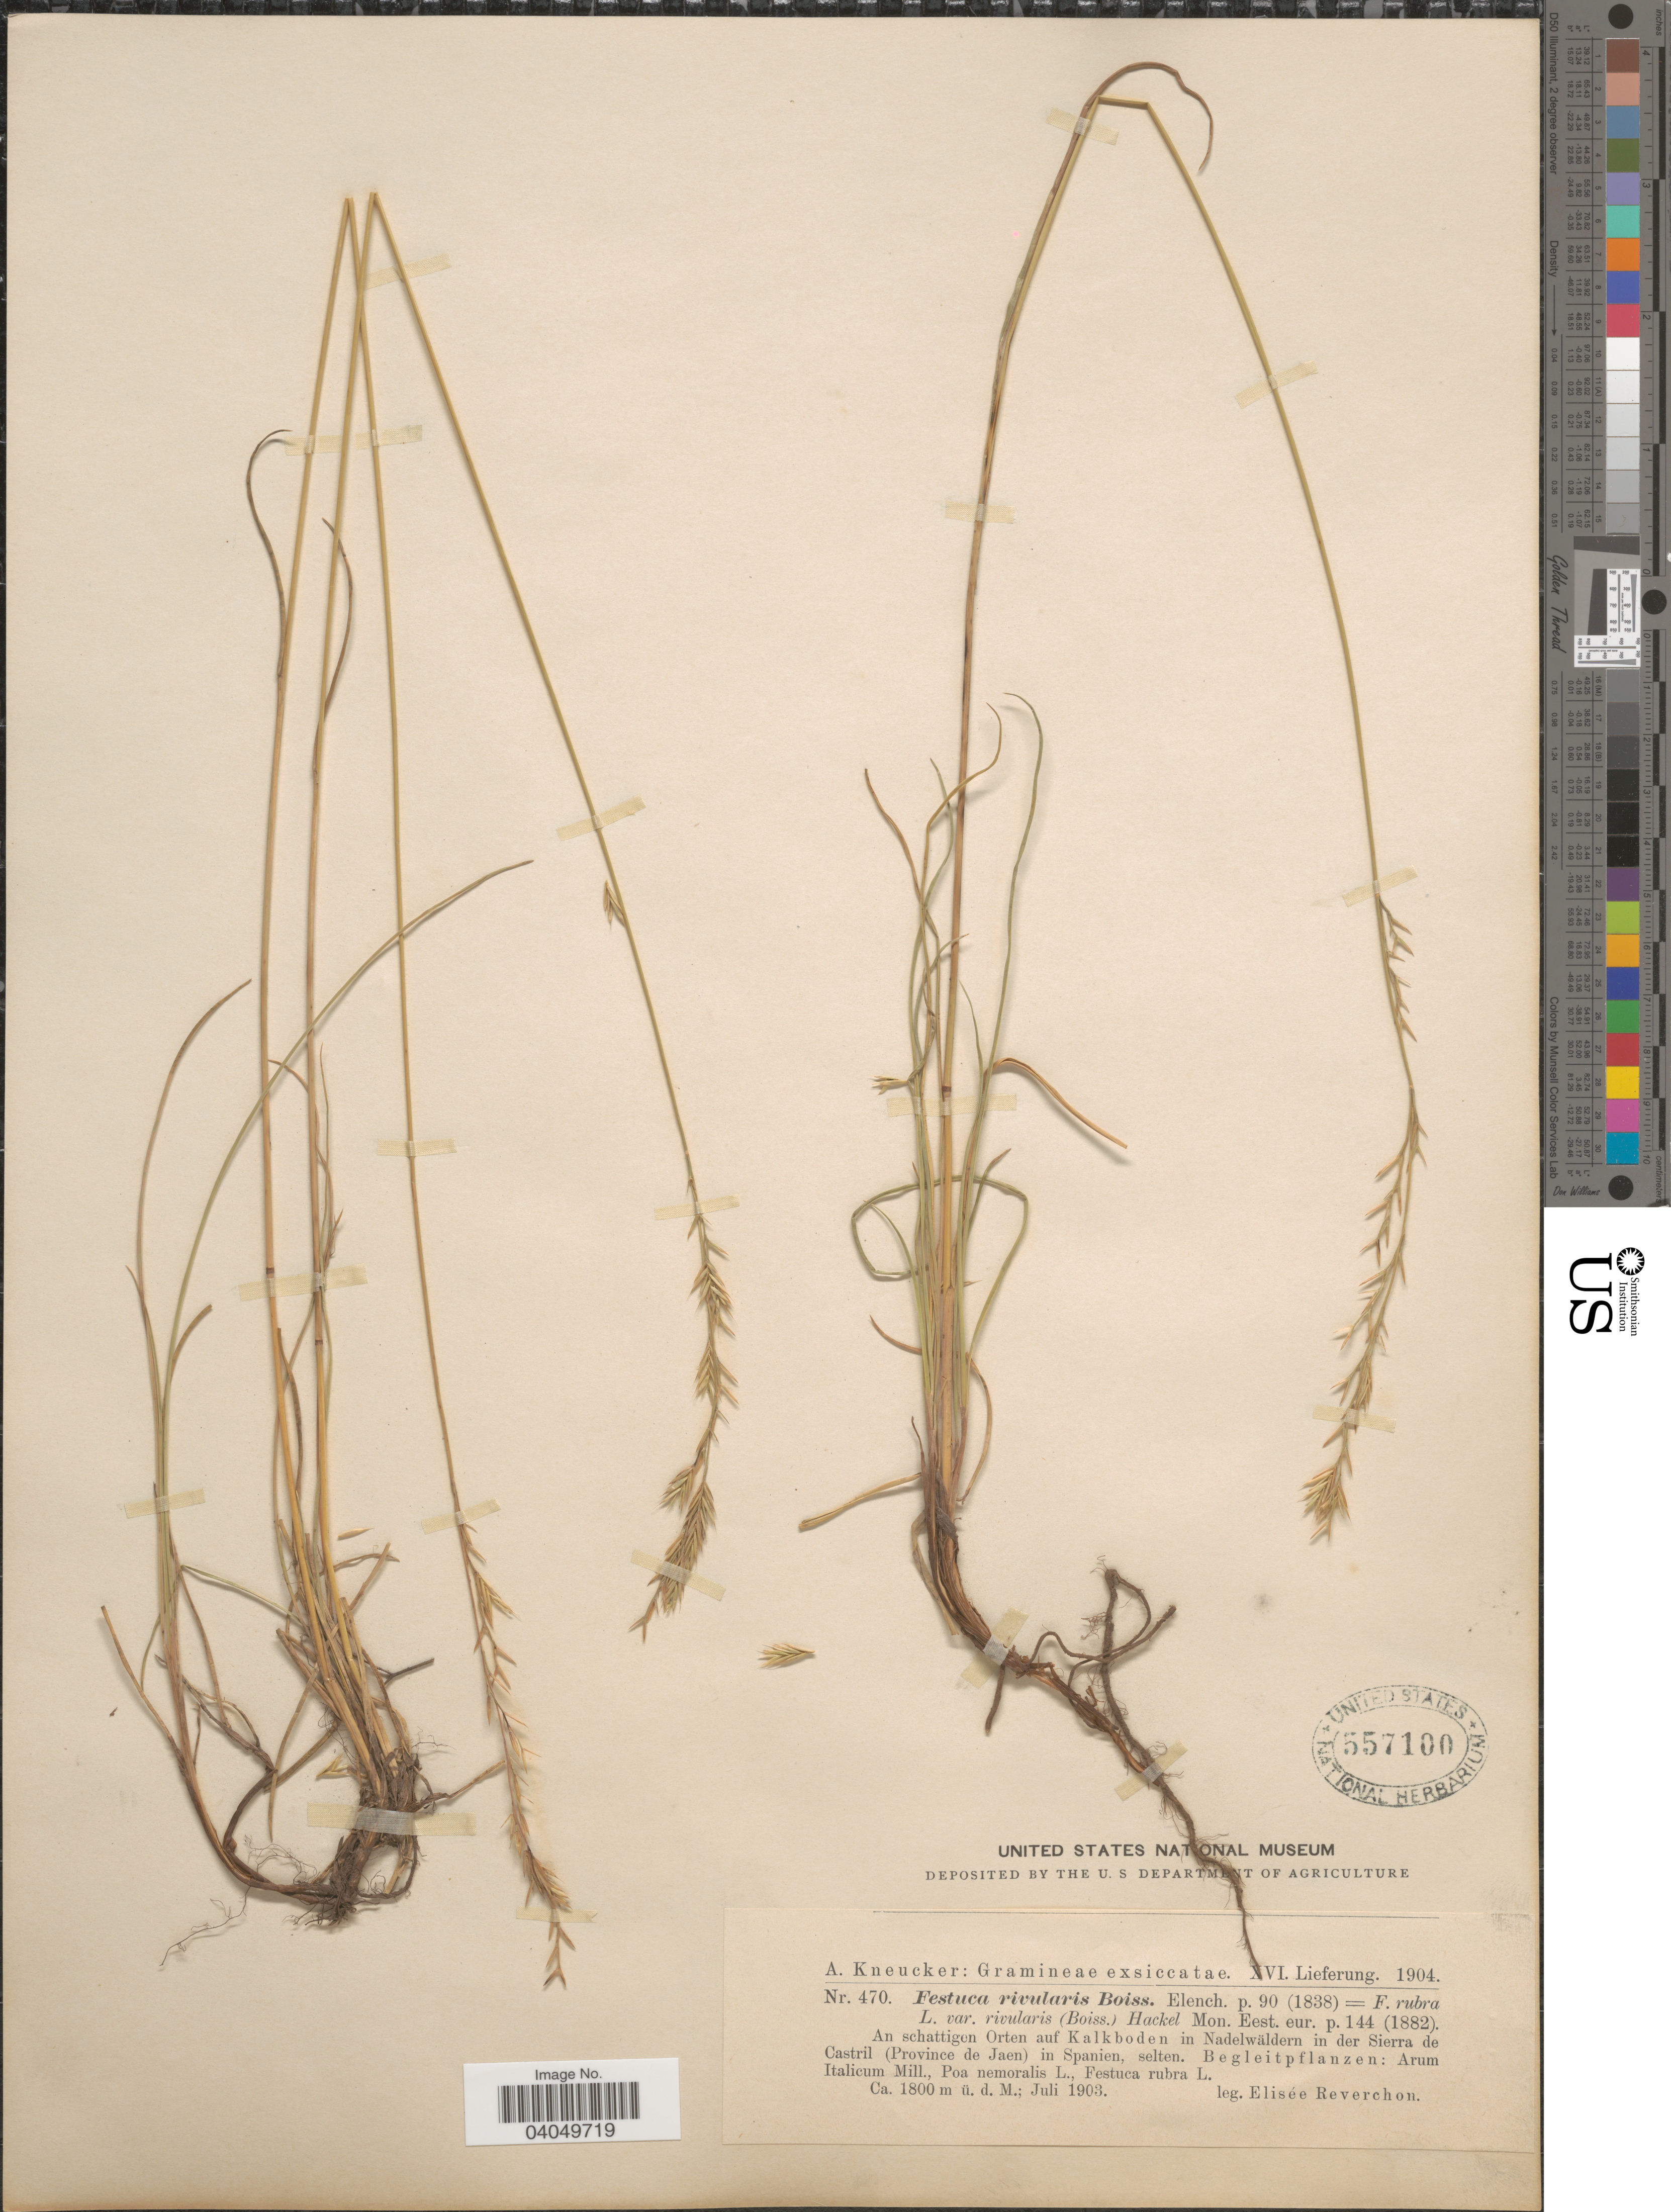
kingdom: Plantae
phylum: Tracheophyta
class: Liliopsida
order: Poales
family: Poaceae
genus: Festuca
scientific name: Festuca rivularis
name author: Boiss.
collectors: E. Reverchon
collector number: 470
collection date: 1903-07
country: Spain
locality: An schattigen Orten auf Kalkboden in Nadelwäldern in der Sierra de Castril (Province de Jaen) in Spanien, selten.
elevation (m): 1800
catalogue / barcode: US 557100